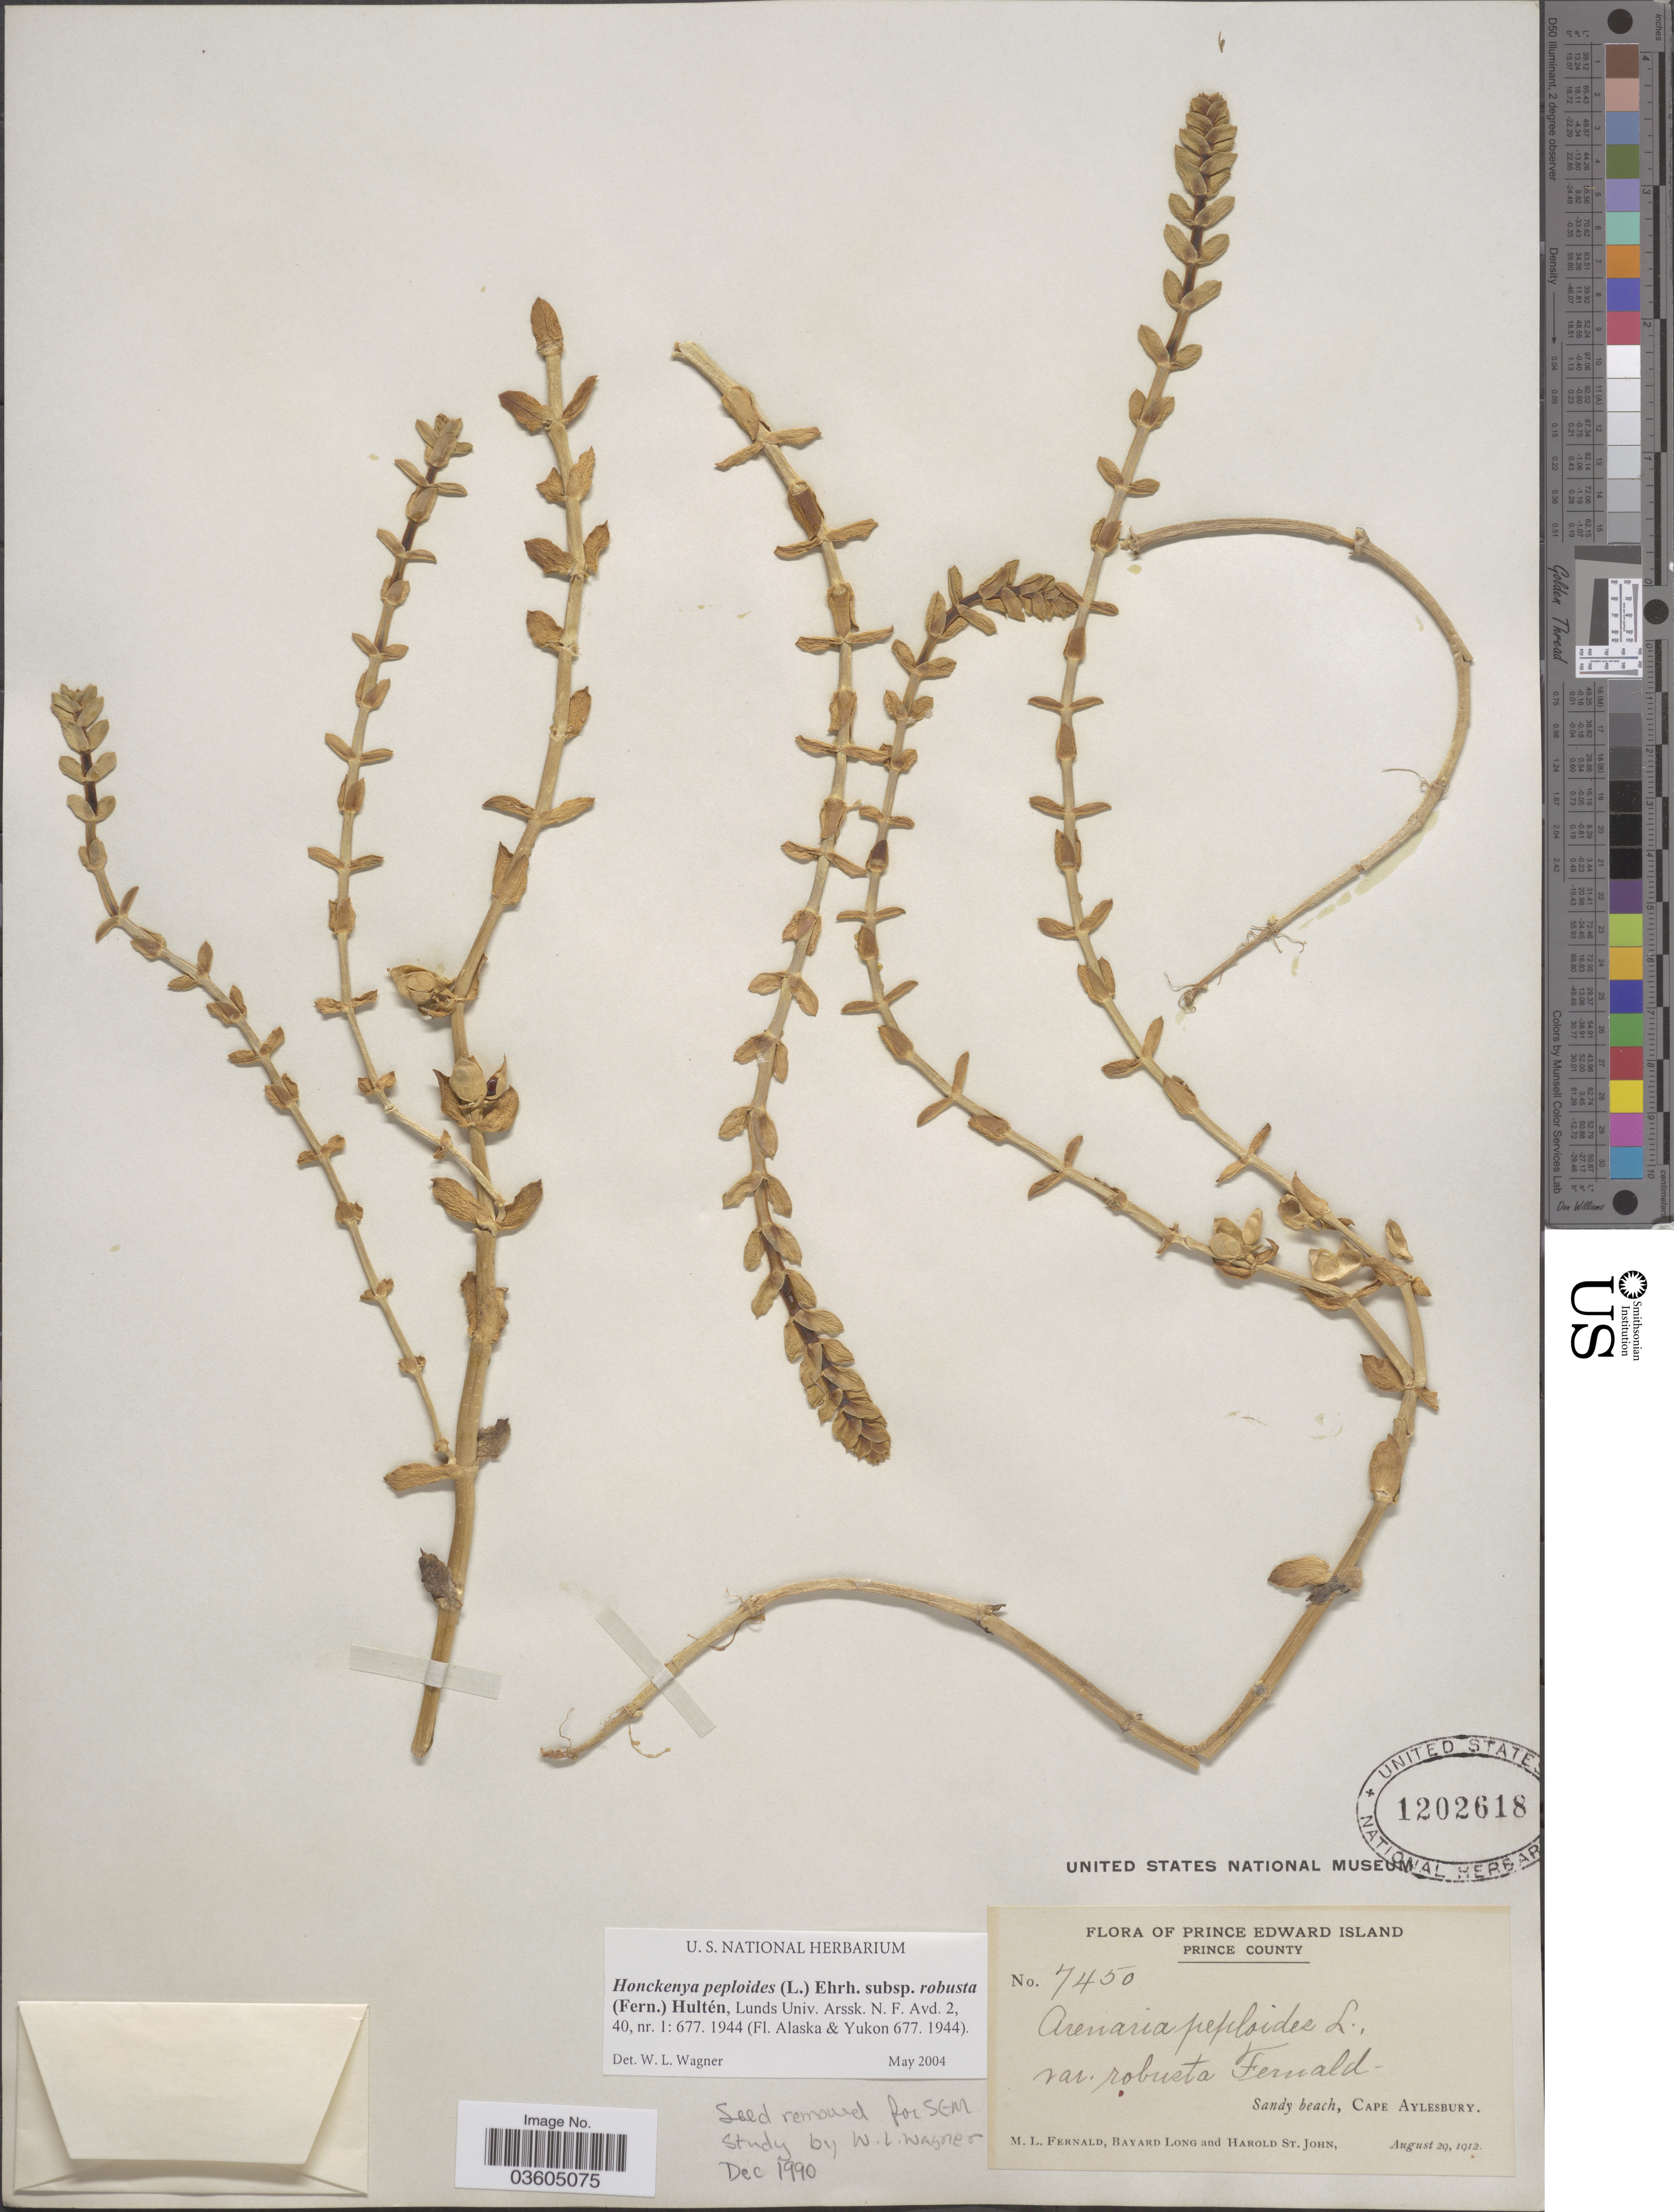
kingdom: Plantae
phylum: Tracheophyta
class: Magnoliopsida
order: Caryophyllales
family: Caryophyllaceae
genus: Honckenya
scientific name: Honckenya peploides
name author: (L.) Ehrh.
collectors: M. L. Fernald, B. Long & H. St. John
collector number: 7450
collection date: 1912-08-29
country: Canada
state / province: Prince Edward Island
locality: Prince County. Cape Aylesbury.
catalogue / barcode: US 1202618